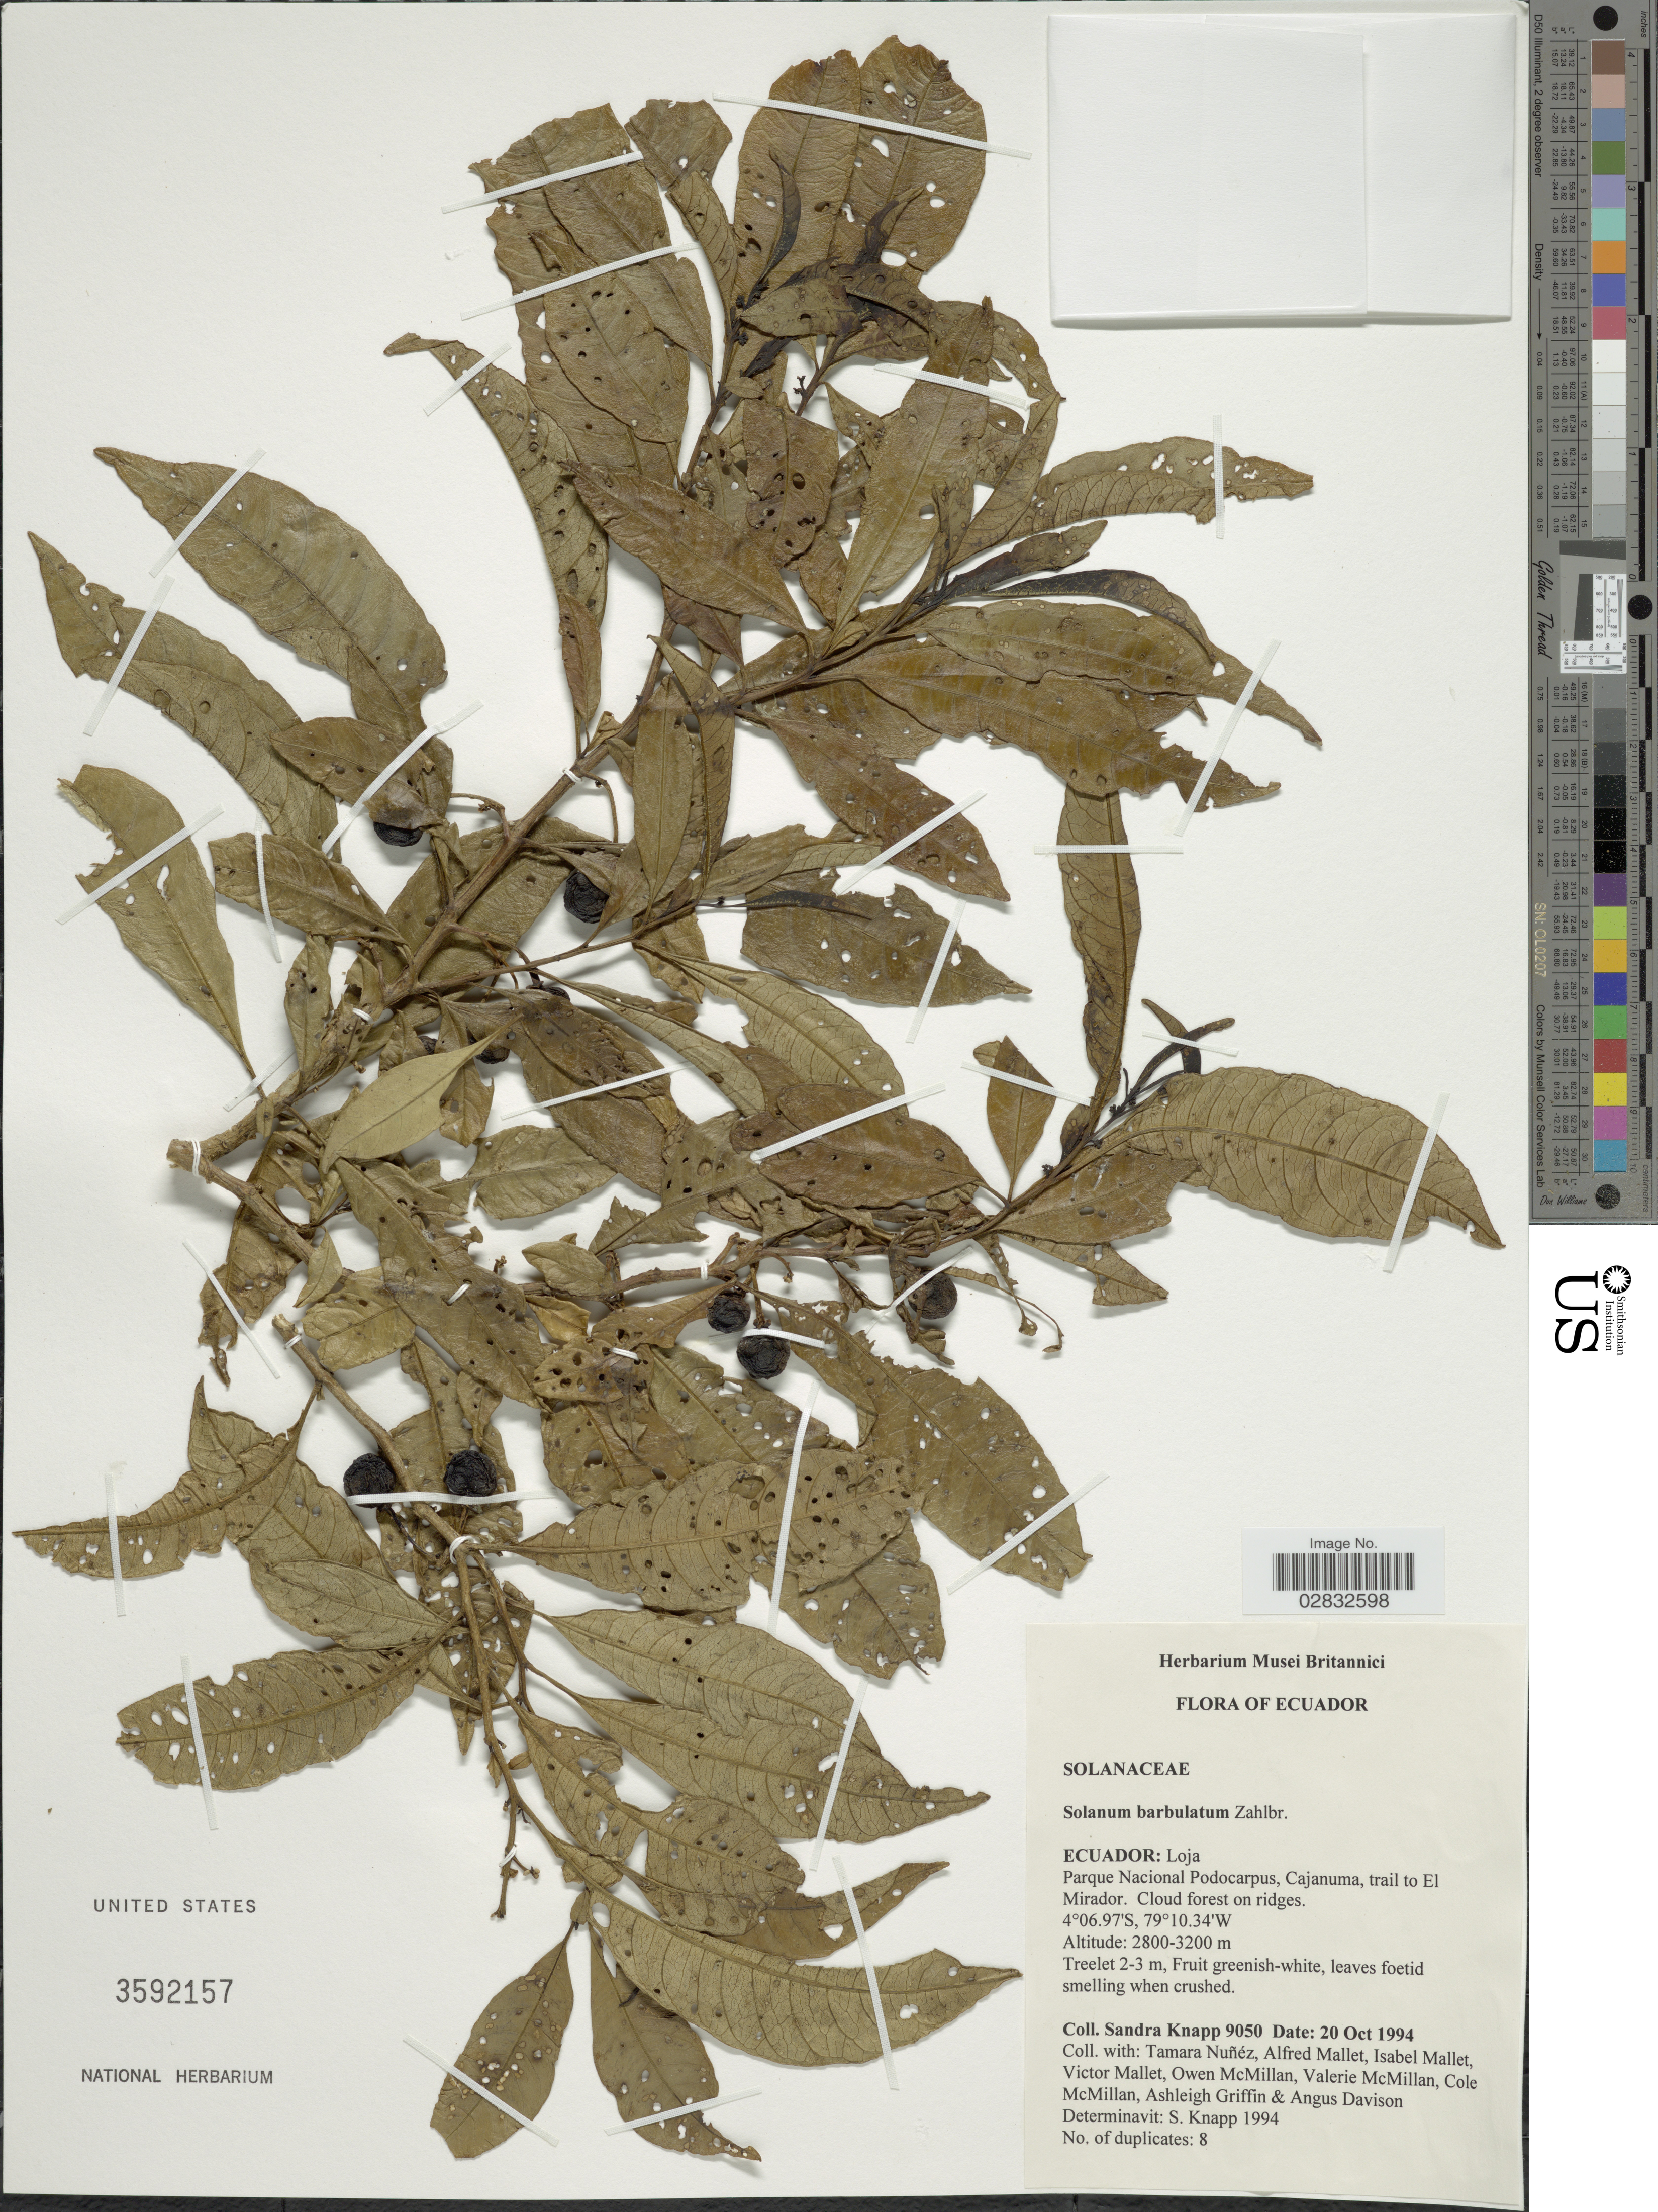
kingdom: Plantae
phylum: Tracheophyta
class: Magnoliopsida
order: Solanales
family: Solanaceae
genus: Solanum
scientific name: Solanum barbulatum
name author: Zahlbr.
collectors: S. Knapp, T. Núñez, A. Mallet, I. Mallet & et al.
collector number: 9050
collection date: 1994-10-20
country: Ecuador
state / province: Loja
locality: Parque Nacional Podocarpus, Cajanuma, trail to El Mirador.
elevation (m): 2800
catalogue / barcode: US 3592157